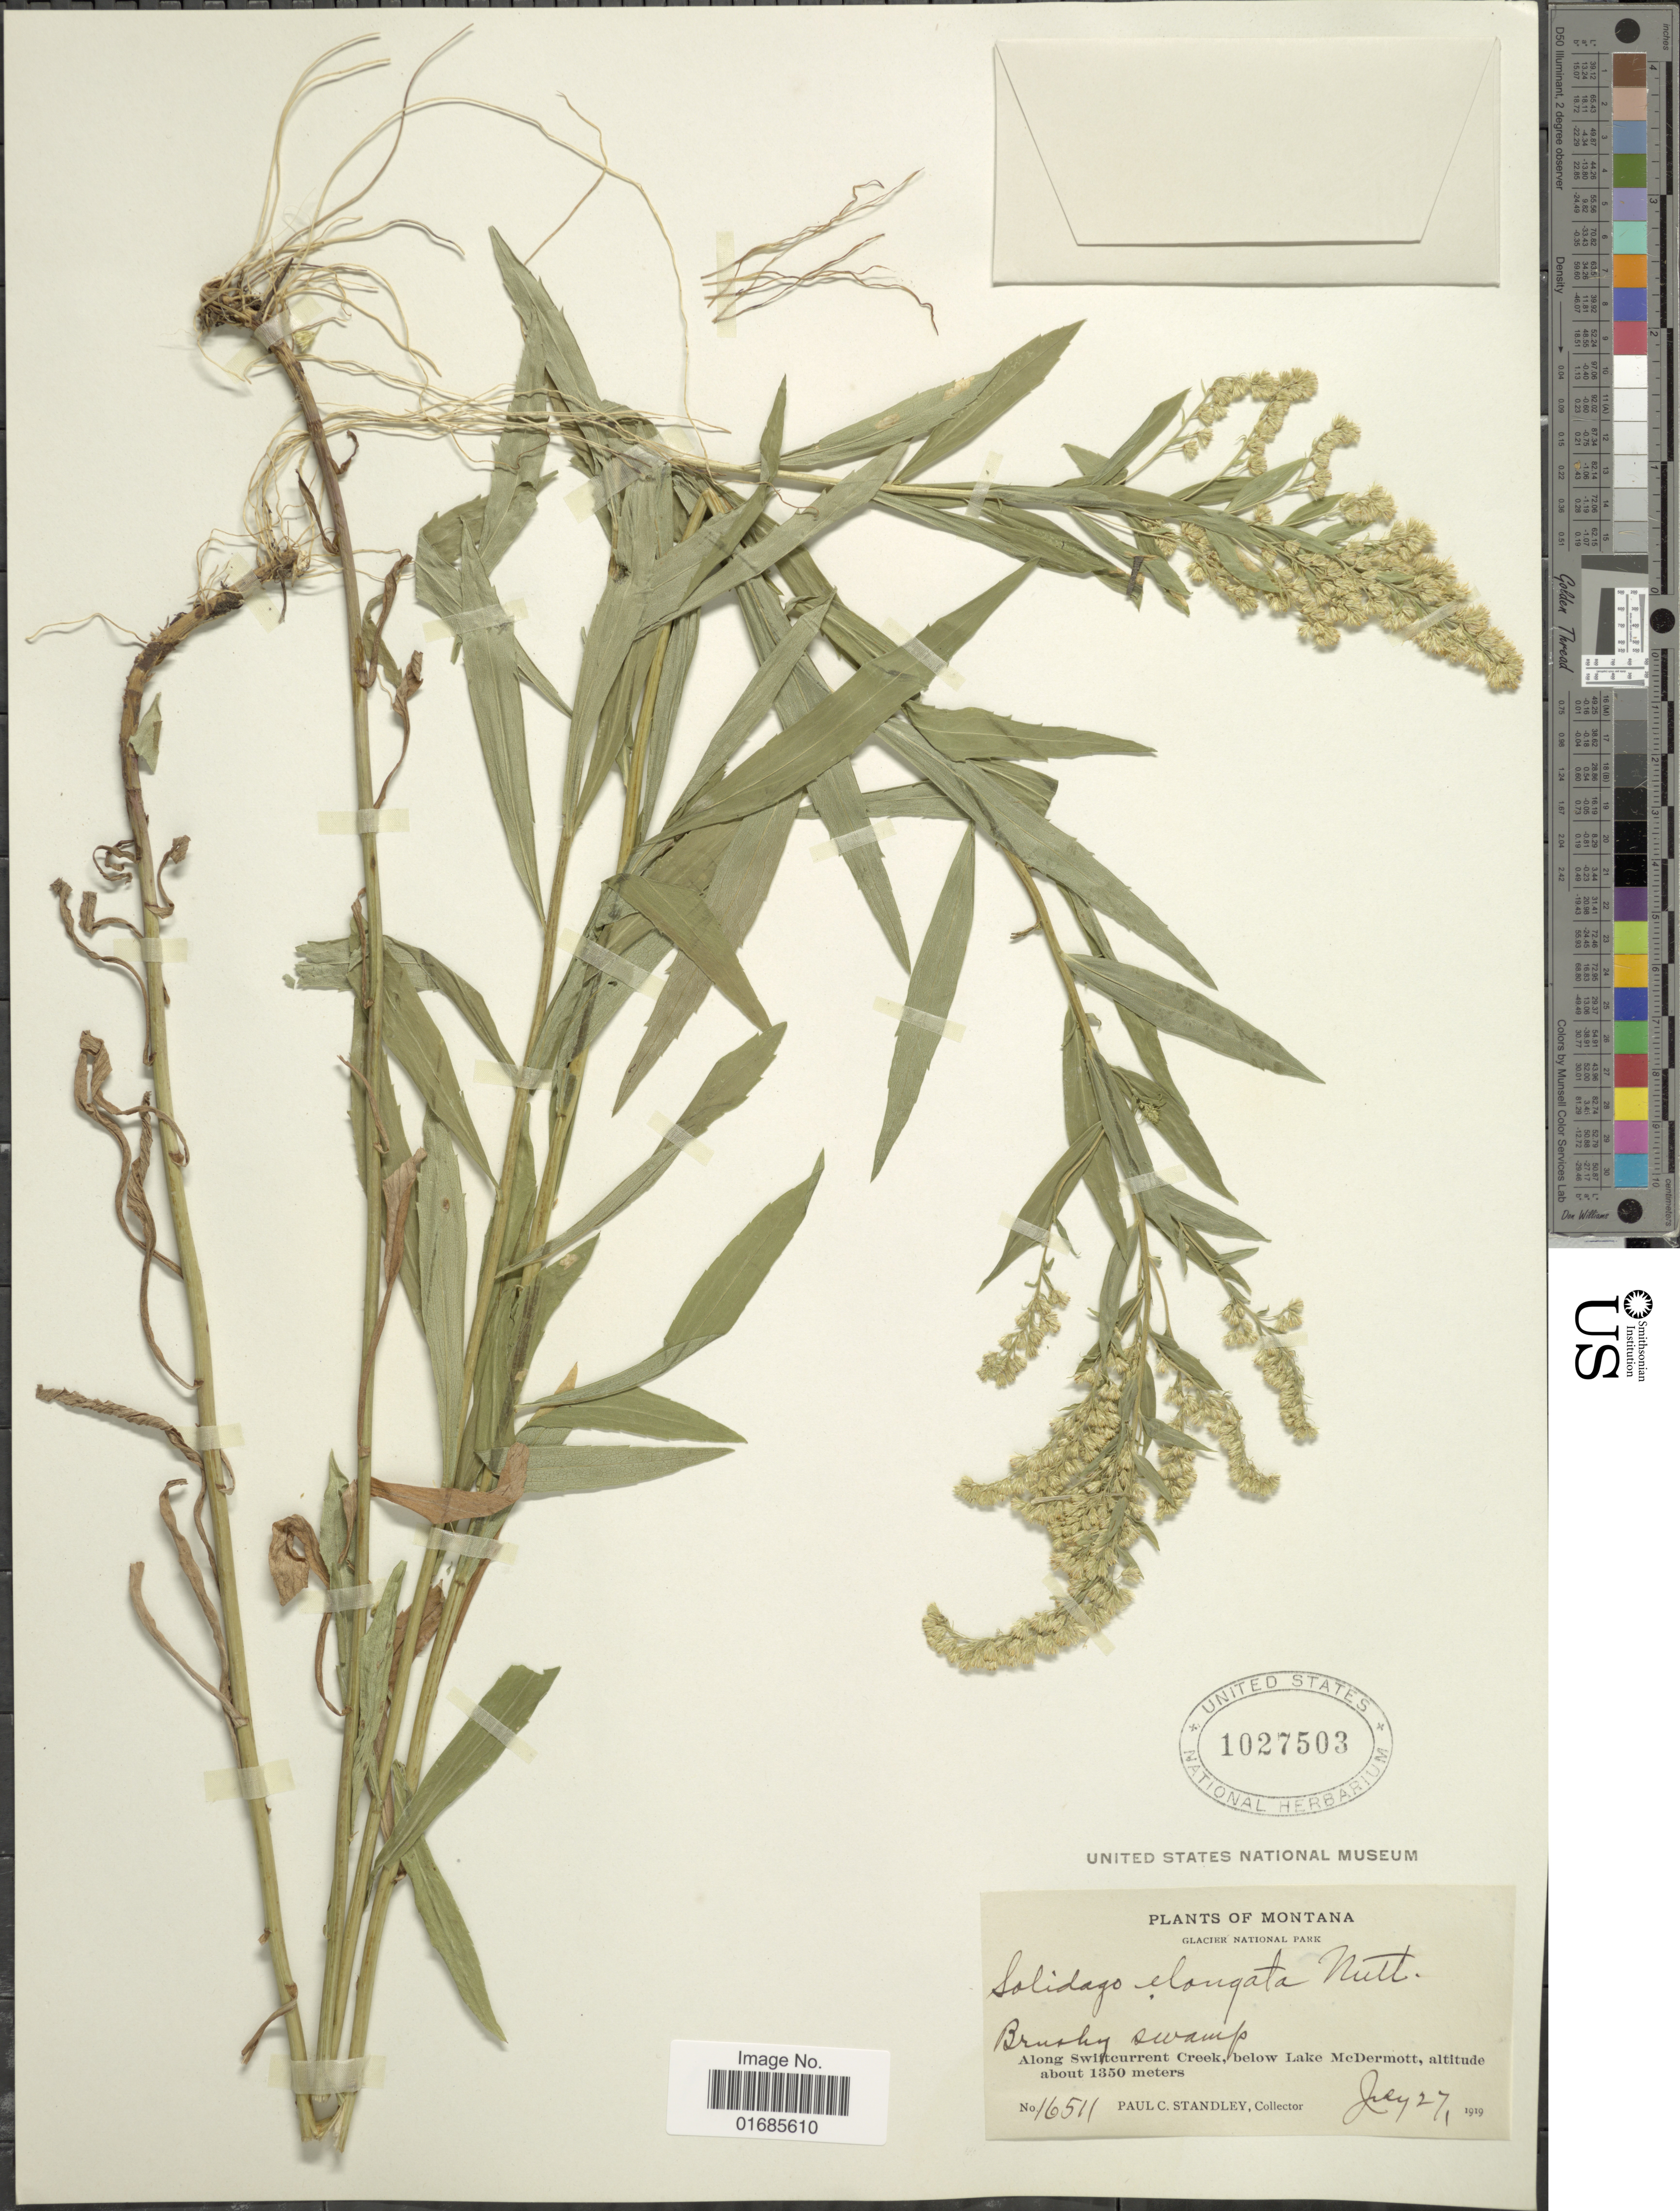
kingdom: Plantae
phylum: Tracheophyta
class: Magnoliopsida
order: Asterales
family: Asteraceae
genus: Solidago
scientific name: Solidago canadensis var. salebrosa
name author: (Piper) M.E. Jones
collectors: P. C. Standley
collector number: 16511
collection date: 1919-07-27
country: United States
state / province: Montana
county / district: Glacier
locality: Glacier National Park, along Swiftcurrent Creek, below Lake McDermott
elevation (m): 1350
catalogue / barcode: US 1027503